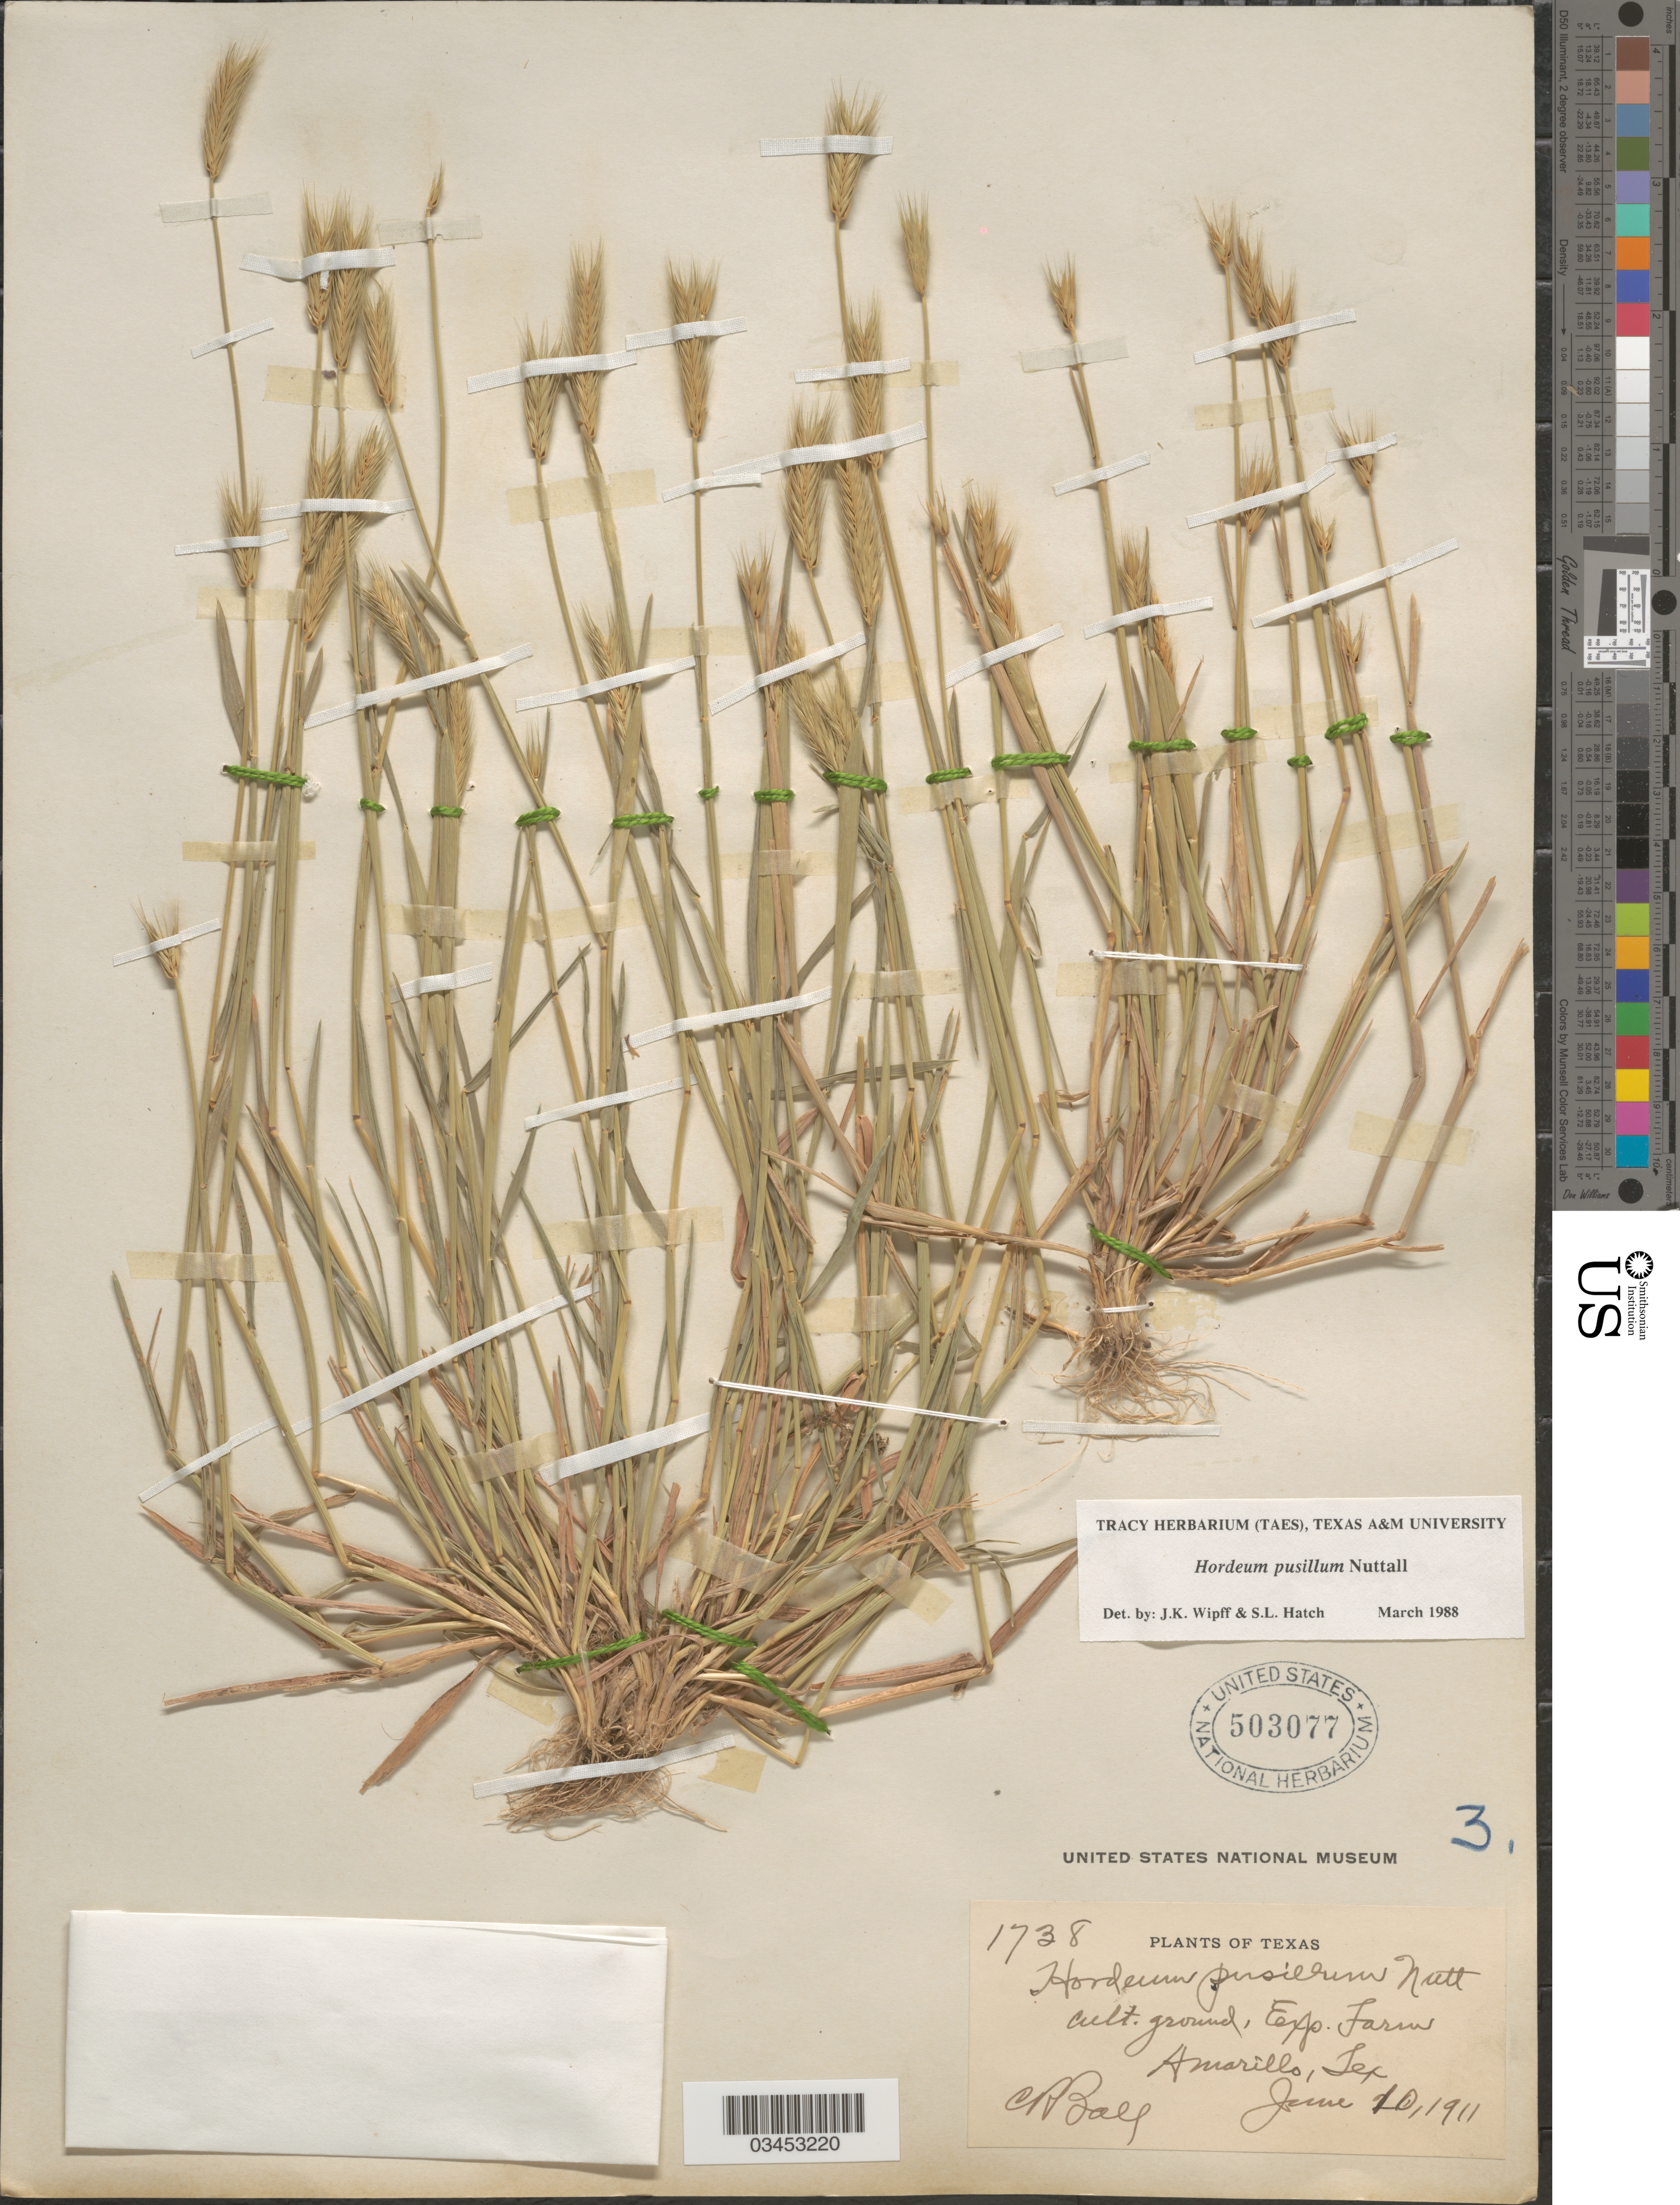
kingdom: Plantae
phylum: Tracheophyta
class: Liliopsida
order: Poales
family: Poaceae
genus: Hordeum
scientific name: Hordeum pusillum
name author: Nutt.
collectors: C. R. Ball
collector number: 1738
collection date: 1911-06-10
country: United States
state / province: Texas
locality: Cult. ground, Exp. Farm. Amarillo.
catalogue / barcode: US 503077